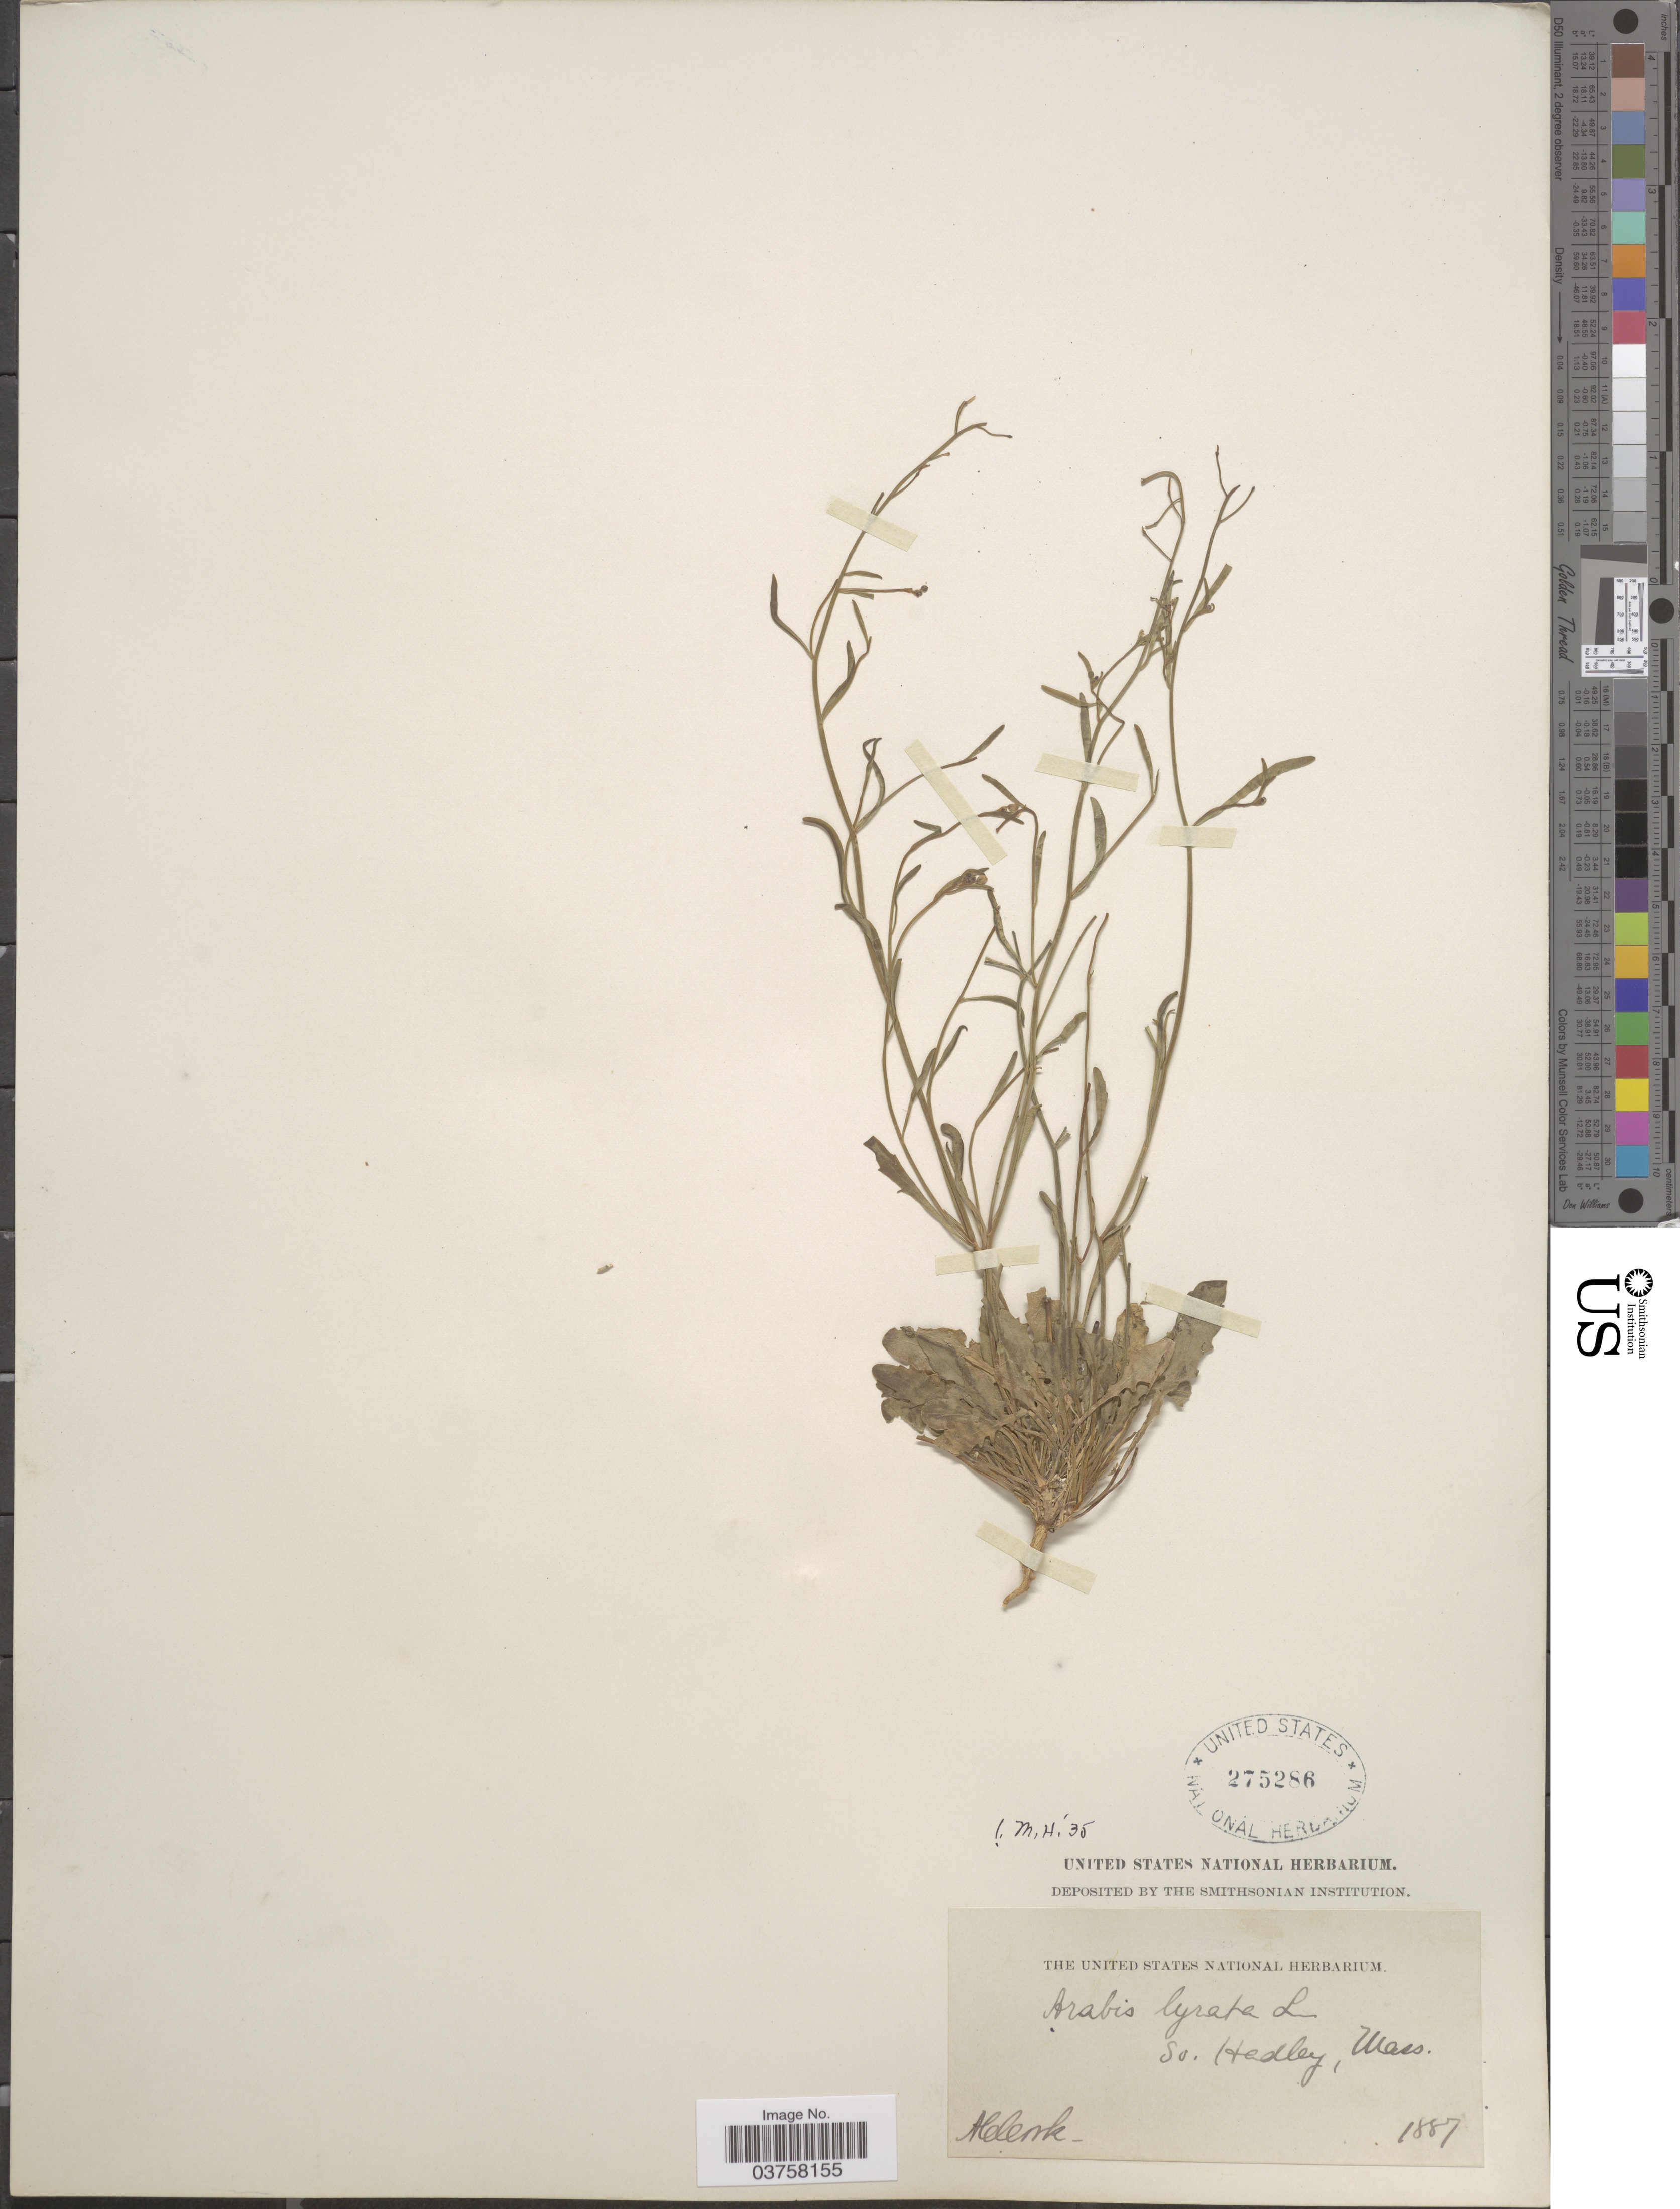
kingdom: Plantae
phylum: Tracheophyta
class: Magnoliopsida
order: Brassicales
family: Brassicaceae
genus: Arabis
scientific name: Arabis lyrata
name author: L.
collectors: A. Cook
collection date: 1887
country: United States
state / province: Massachusetts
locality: So. Hadley.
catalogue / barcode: US 275286